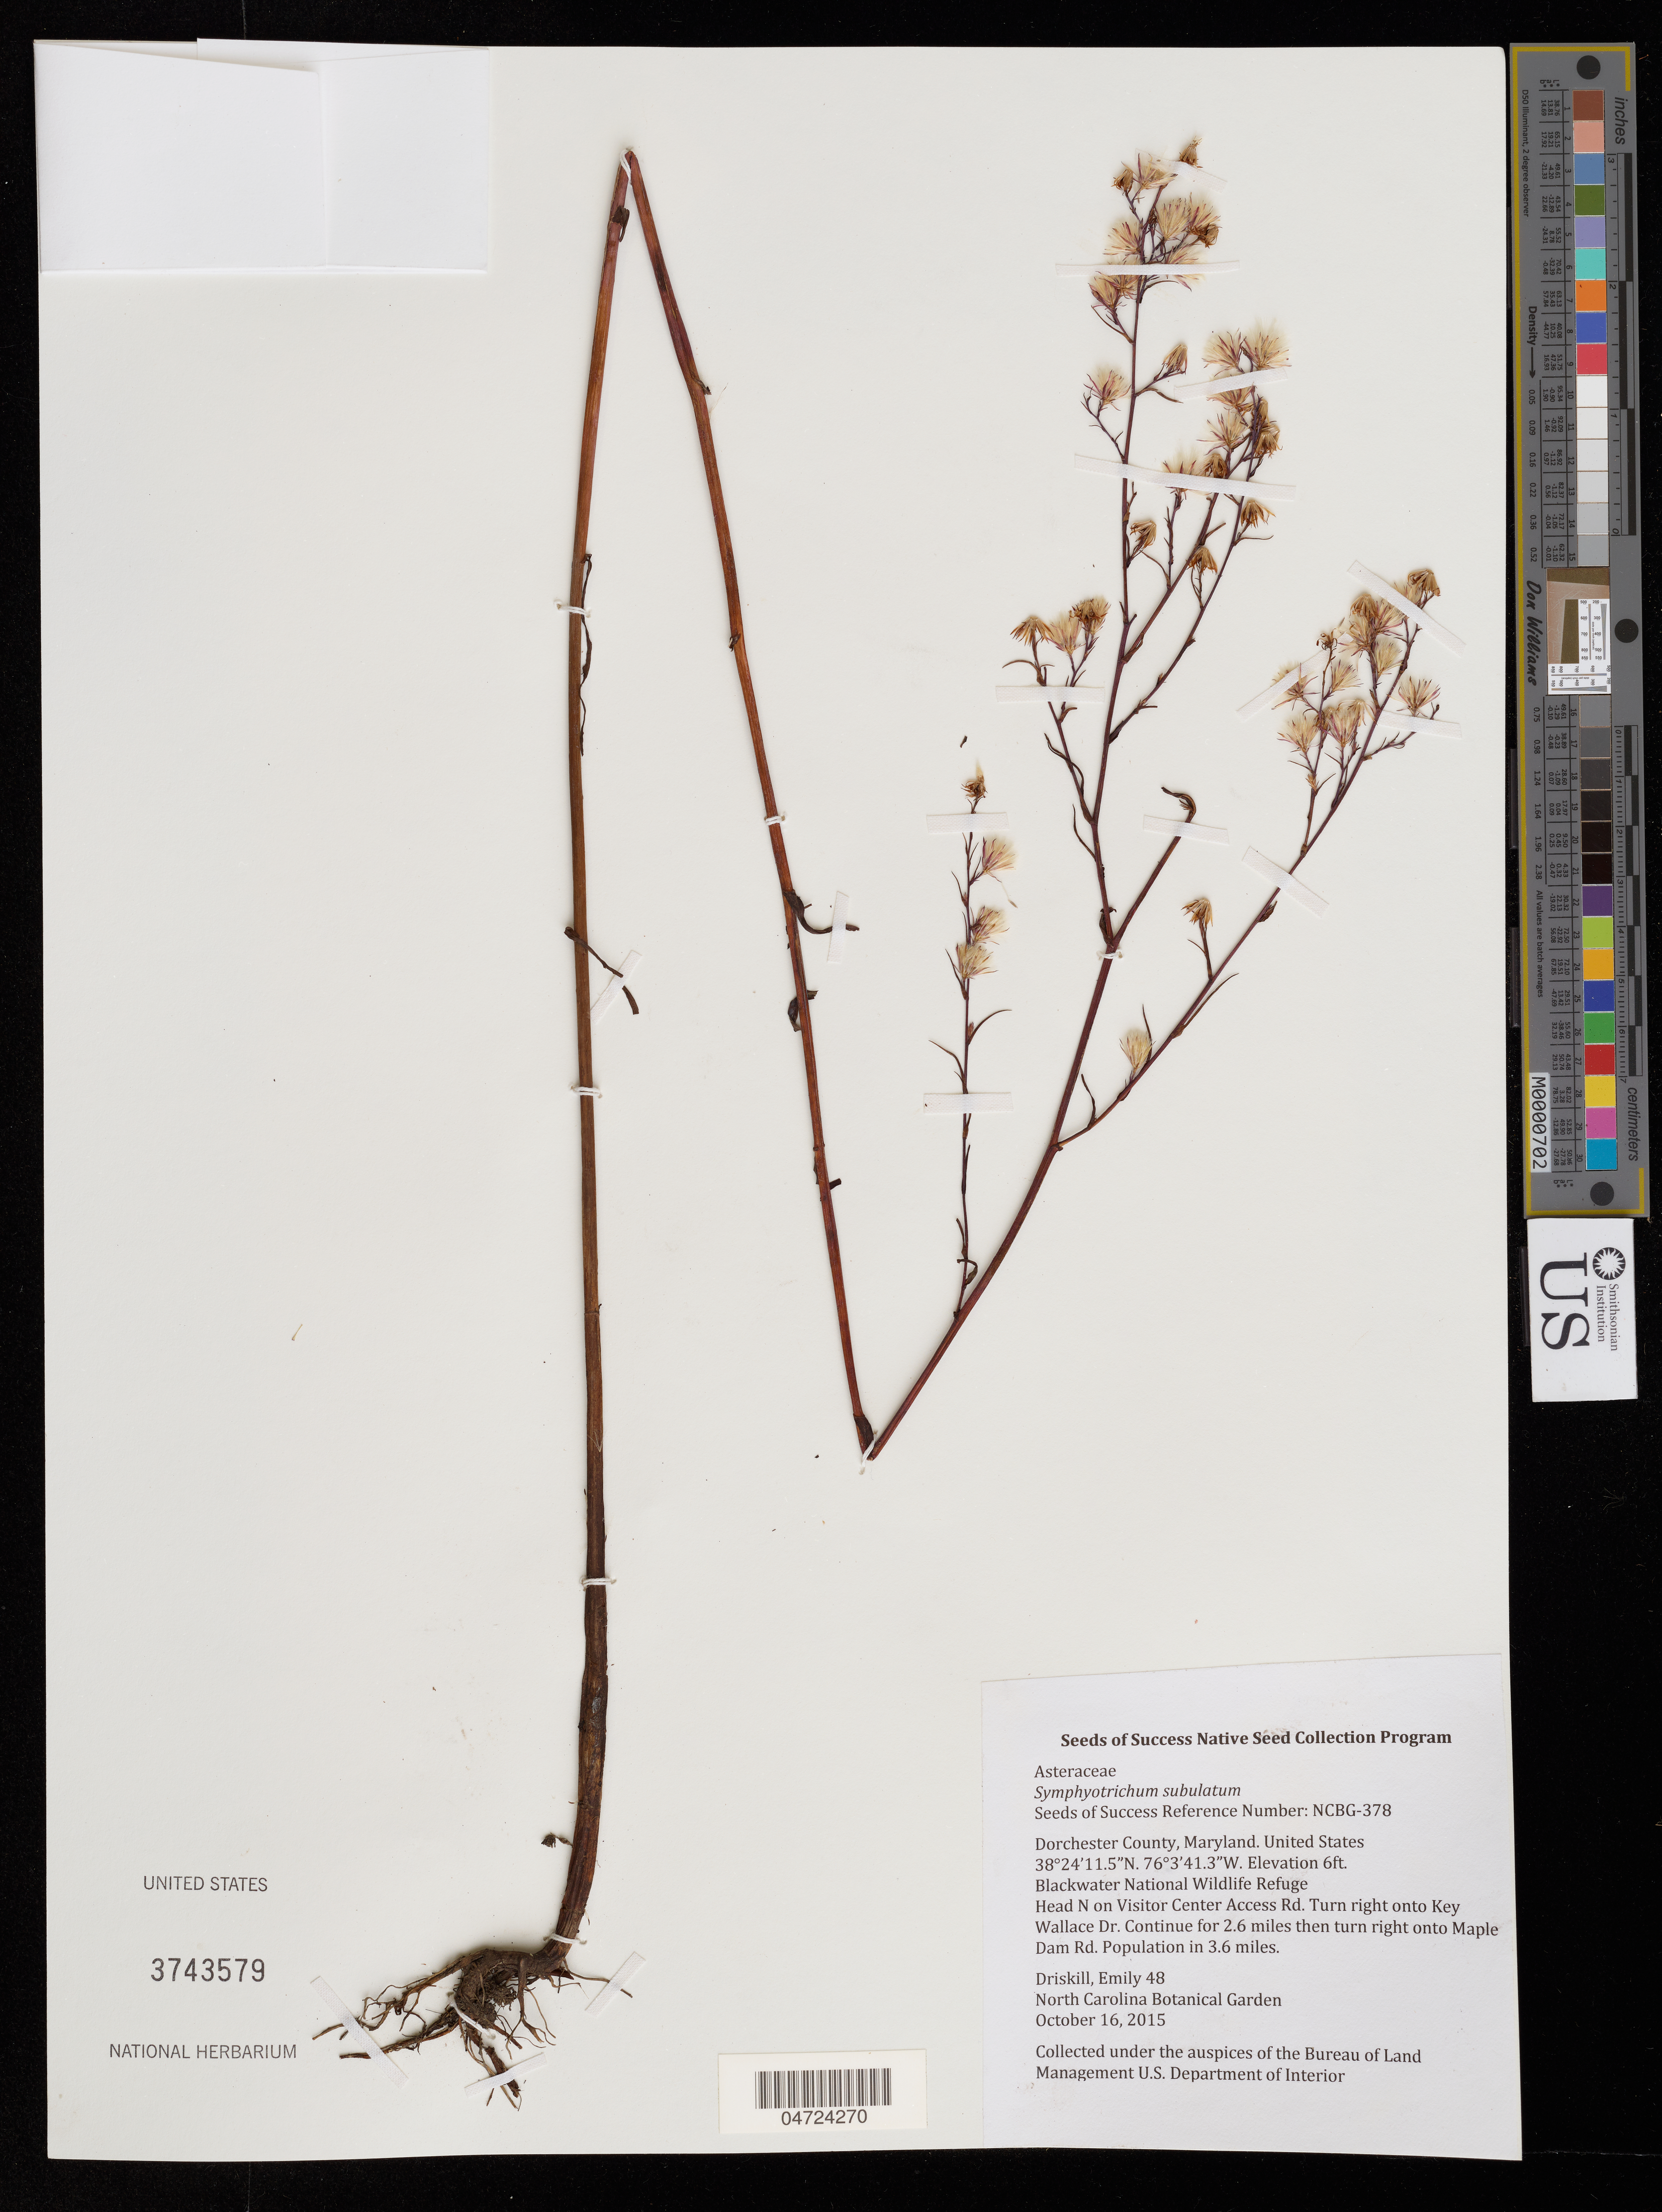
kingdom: Plantae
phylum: Tracheophyta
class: Magnoliopsida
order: Asterales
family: Asteraceae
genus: Symphyotrichum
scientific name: Symphyotrichum subulatum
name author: (Michx.) G.L. Nesom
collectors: E. Driskill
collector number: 48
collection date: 2015-10-16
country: United States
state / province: Maryland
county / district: Dorchester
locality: Dorchester County. Blackwater National Wildlife Refuge Head N on Visitor Center Access Rd. Turn right onto Key Wallace Dr. Continue for 2.6 miles then turn right onto Maple Dam Rd. Population in 3.6 miles.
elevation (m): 2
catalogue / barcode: US 3743579